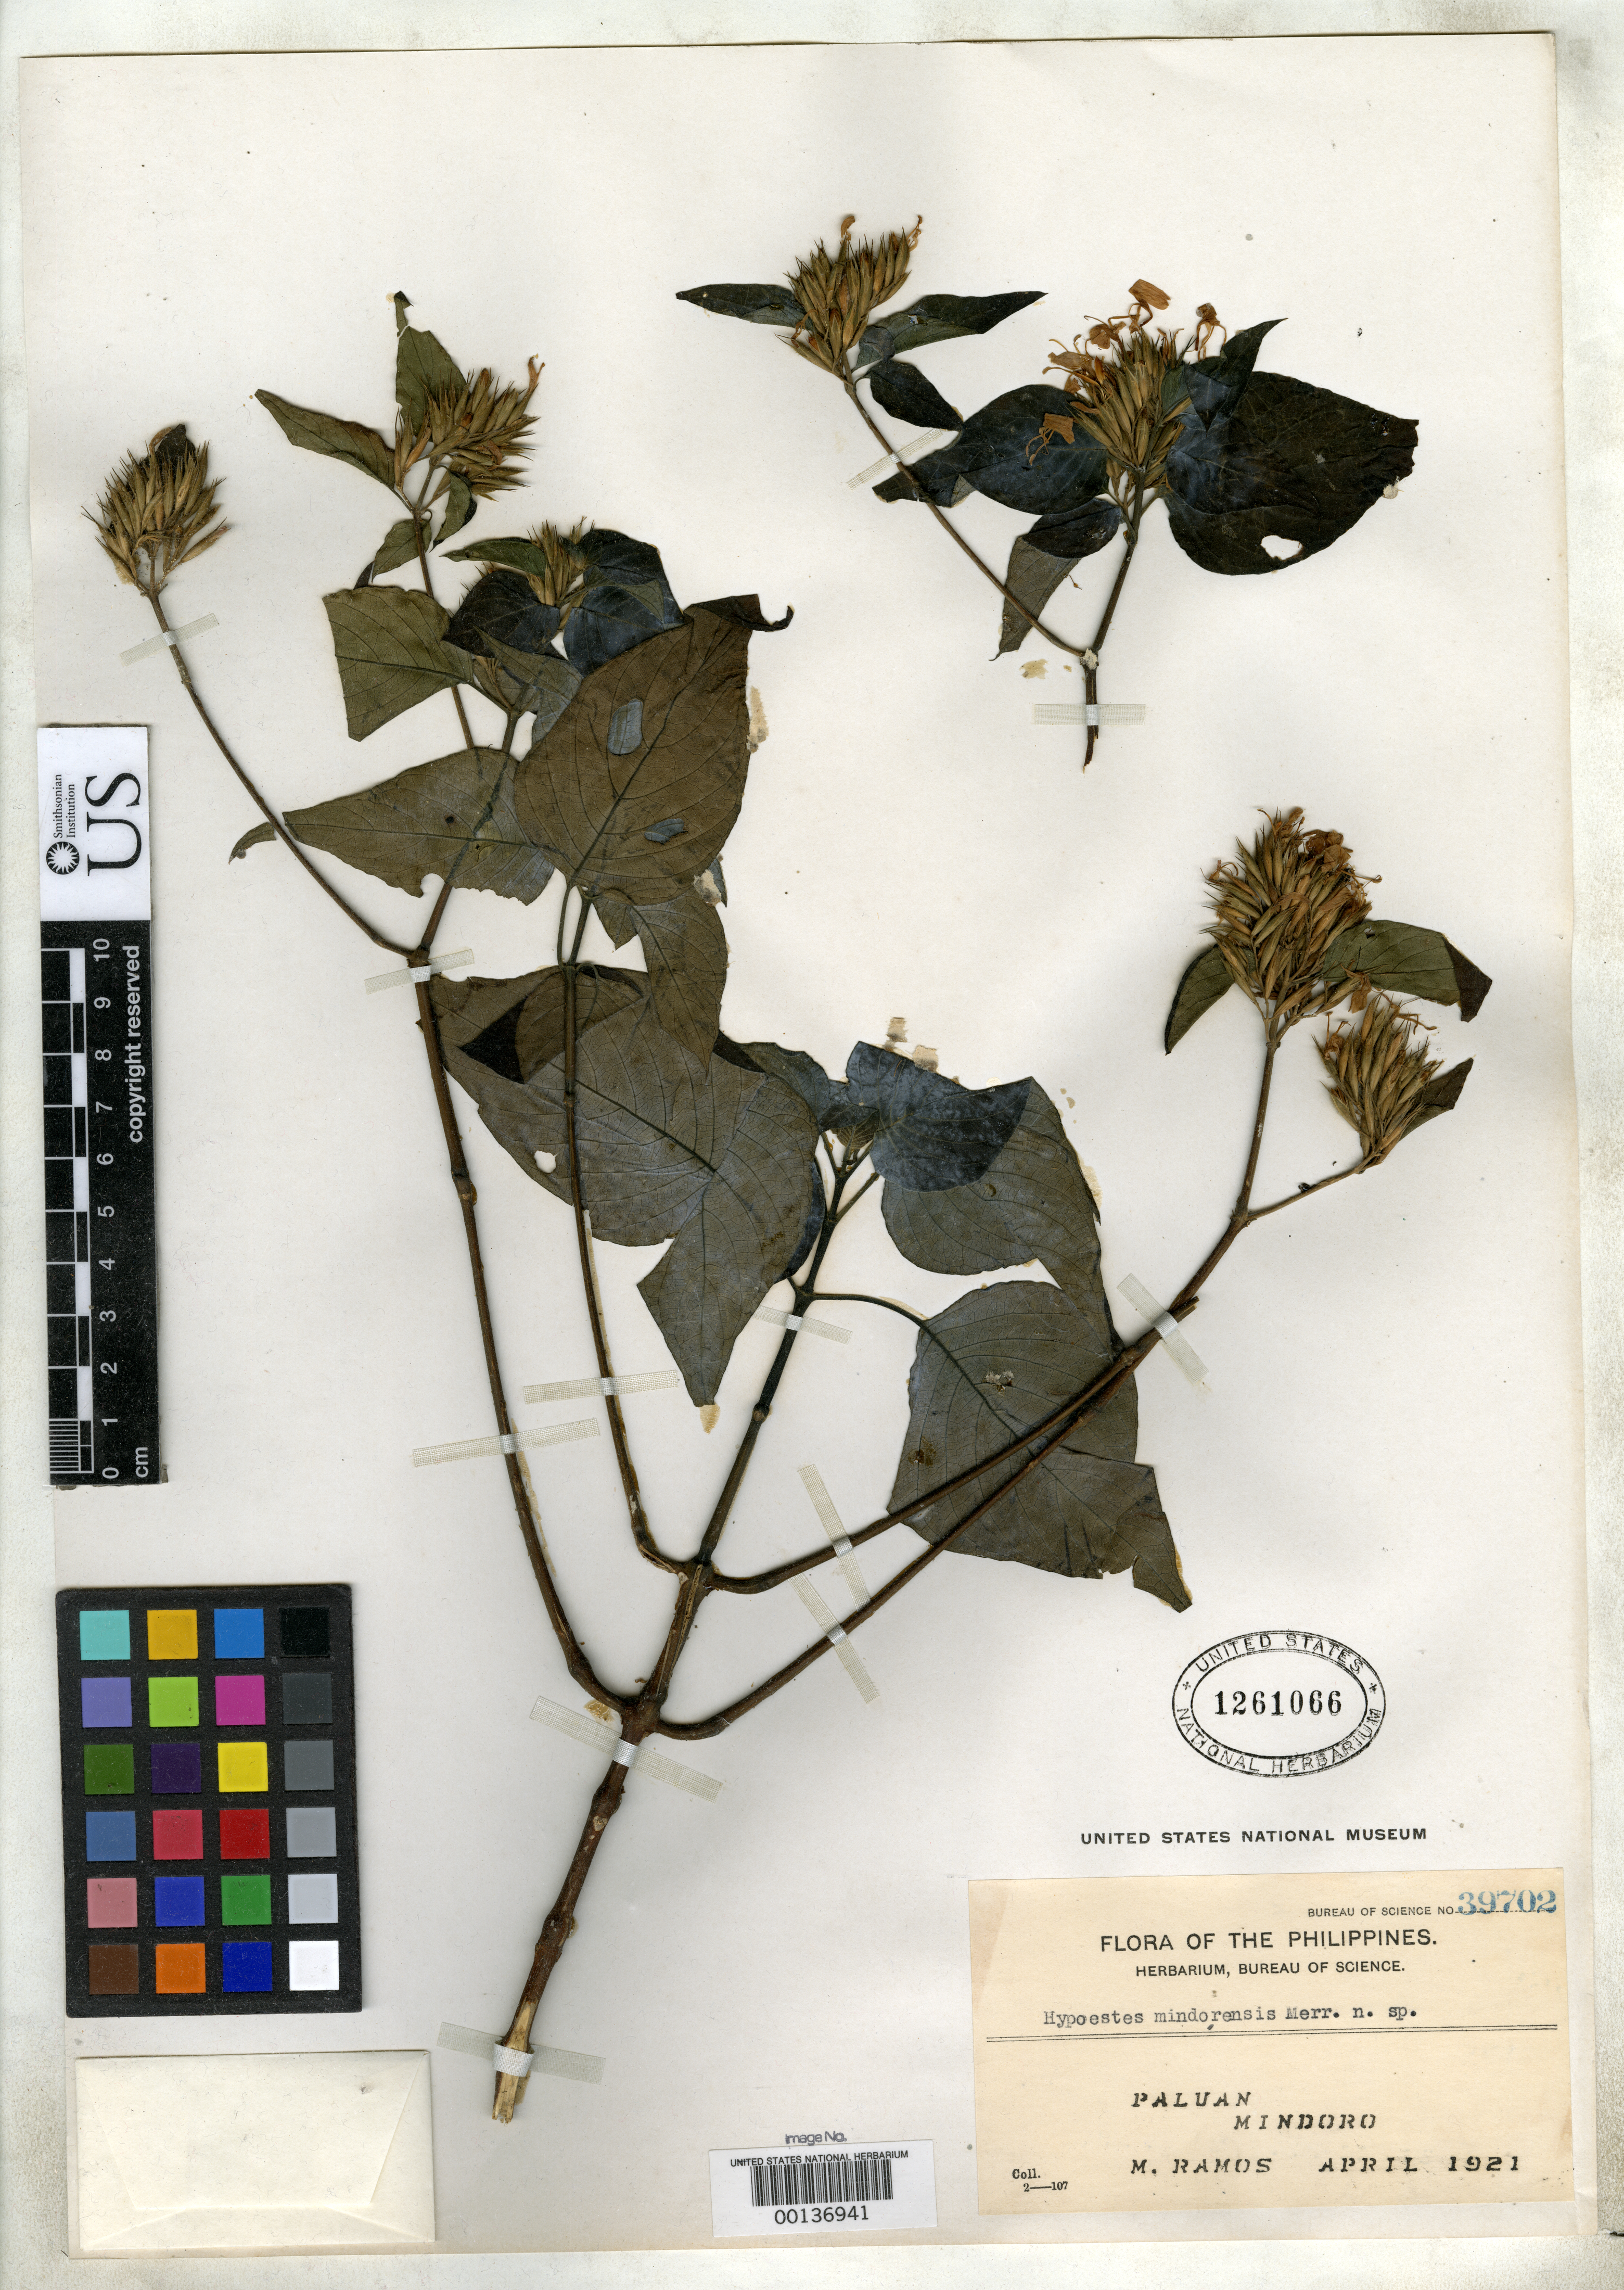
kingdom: Plantae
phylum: Tracheophyta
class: Magnoliopsida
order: Lamiales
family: Acanthaceae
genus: Hypoestes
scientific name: Hypoestes mindorensis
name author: Merr.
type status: Isotype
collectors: M. Ramos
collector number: Bur. Sci. 39702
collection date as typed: Apr 1921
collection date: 1921-04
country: Philippines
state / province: Mimaropa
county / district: Mindoro Occidental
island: Mindoro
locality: Paluan.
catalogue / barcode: US 1261066